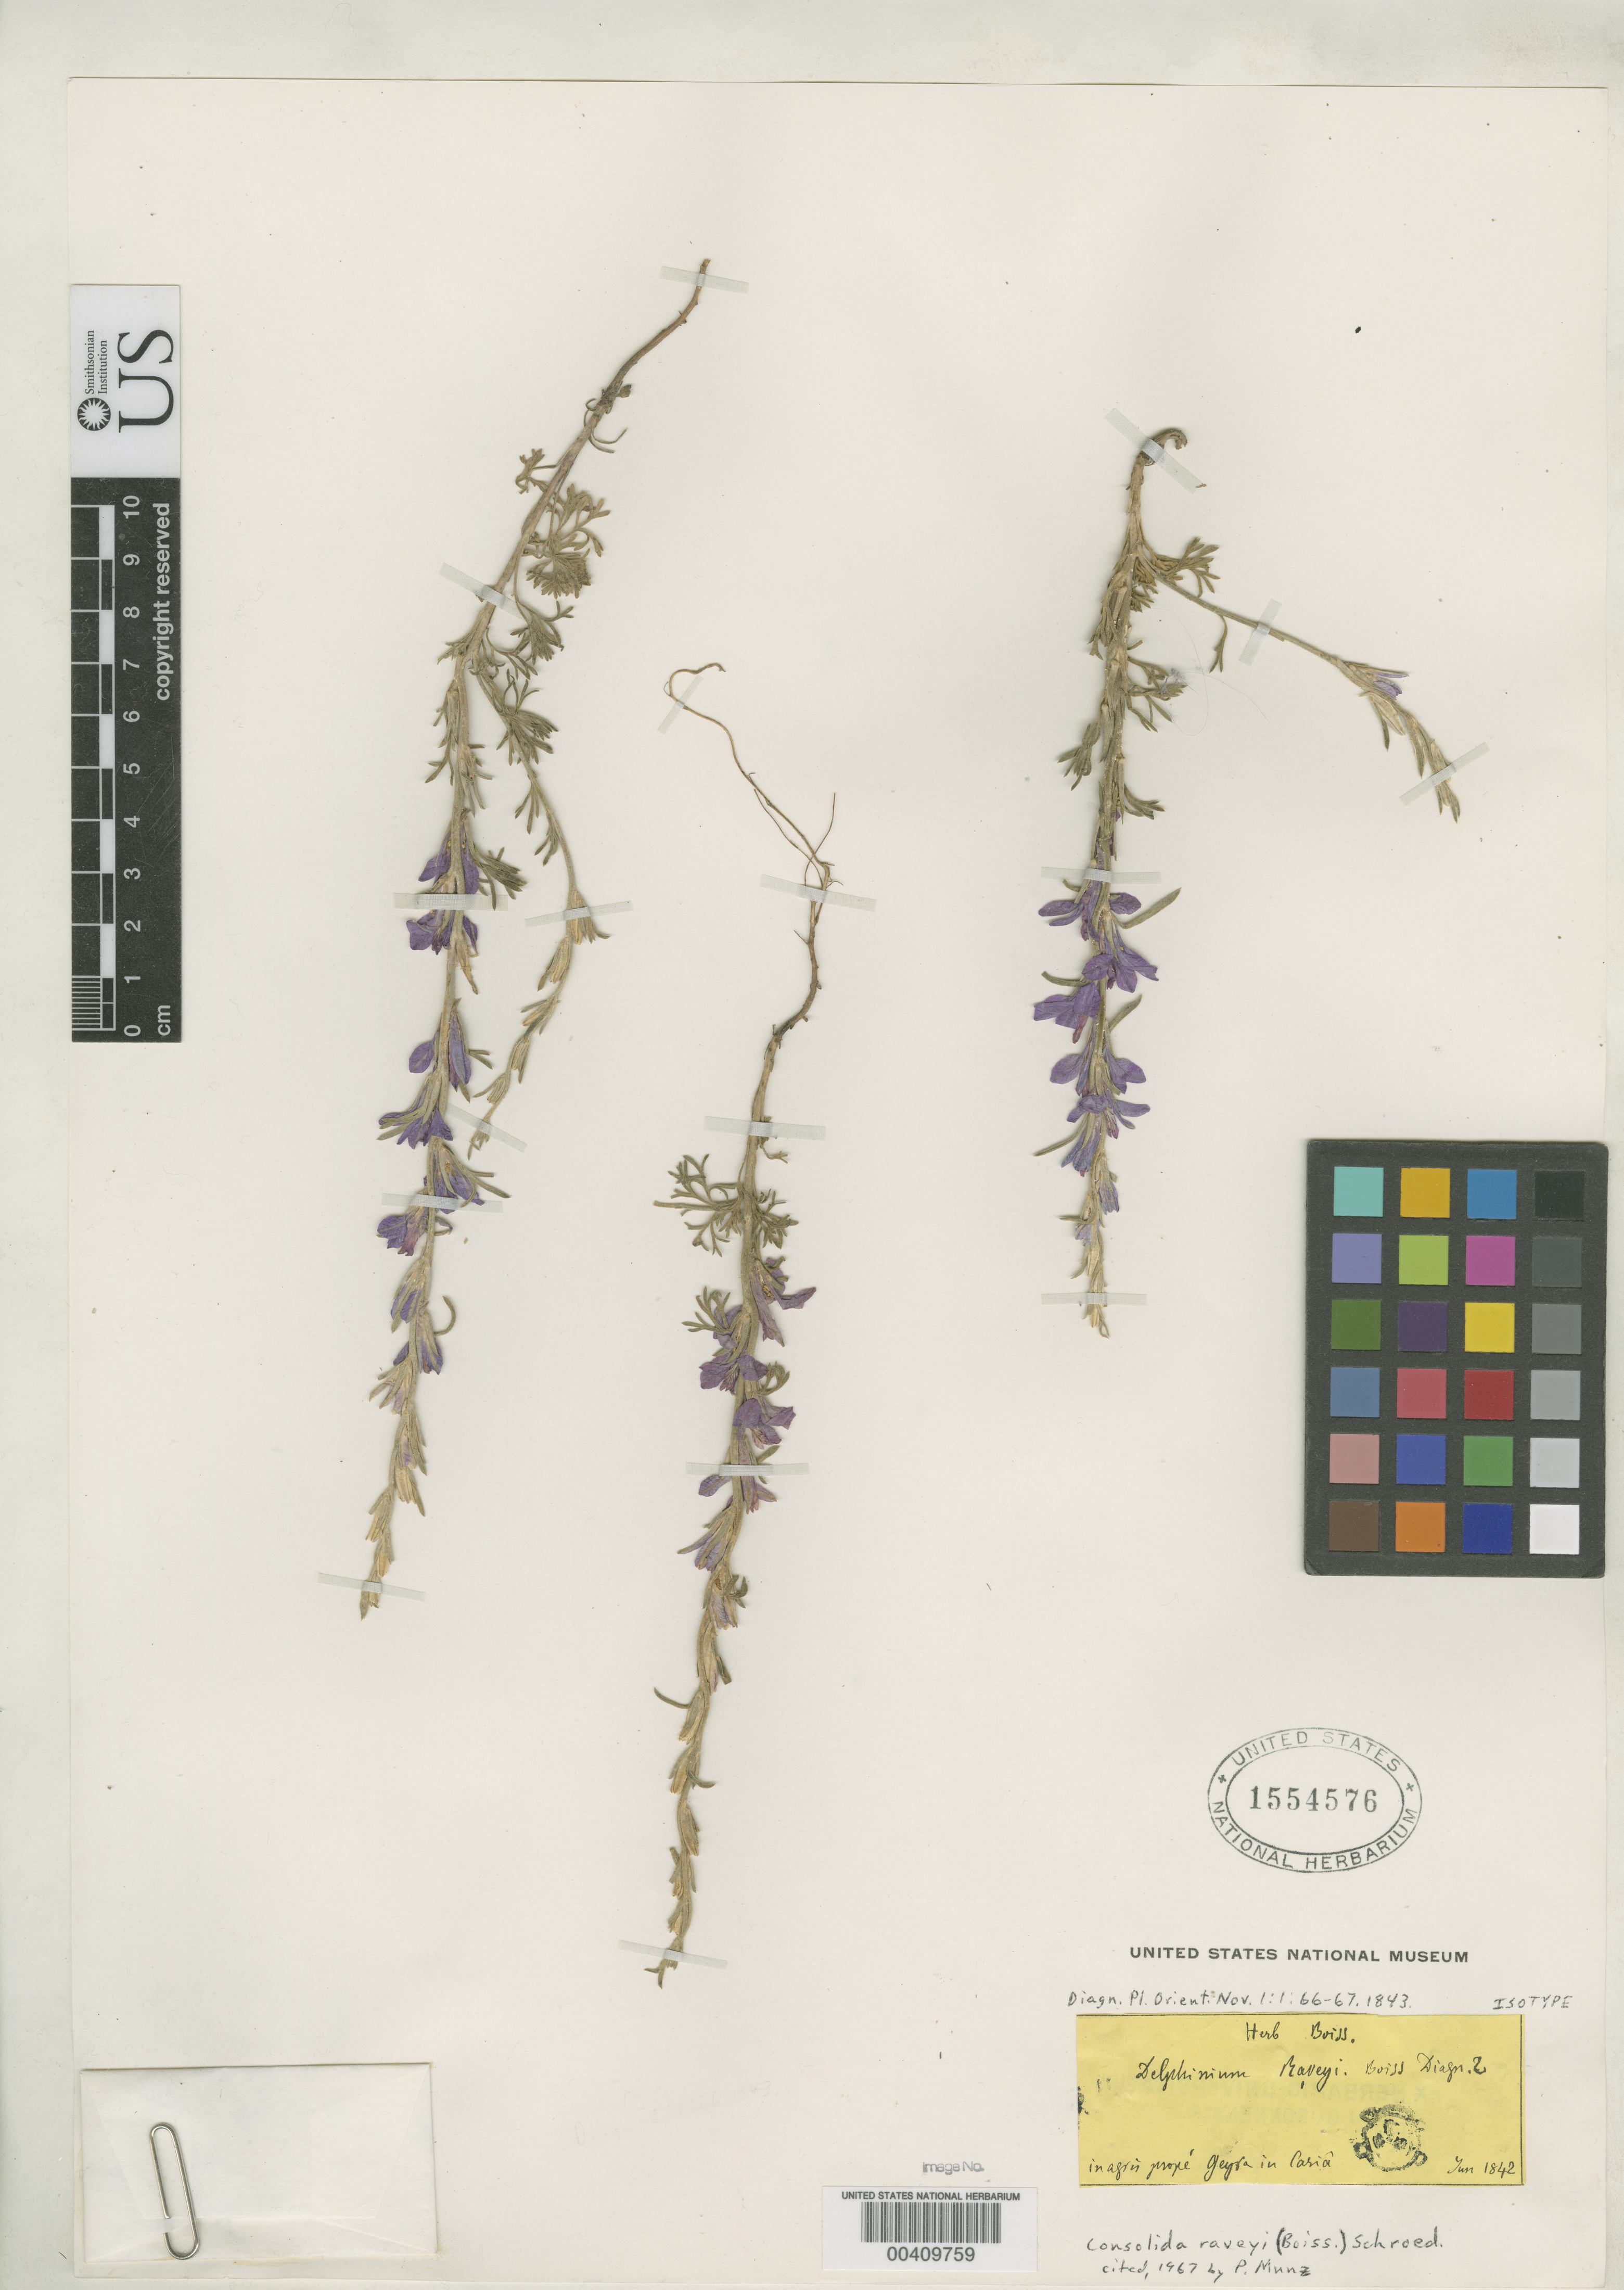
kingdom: Plantae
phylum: Tracheophyta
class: Magnoliopsida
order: Ranunculales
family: Ranunculaceae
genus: Delphinium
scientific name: Delphinium raveyi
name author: Boiss.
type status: Isotype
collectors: P. Boissier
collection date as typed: Jun 1842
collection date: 1842-06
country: Turkey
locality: In agris prope Geyra in Caria. "Asia Minor"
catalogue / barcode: US 1554576